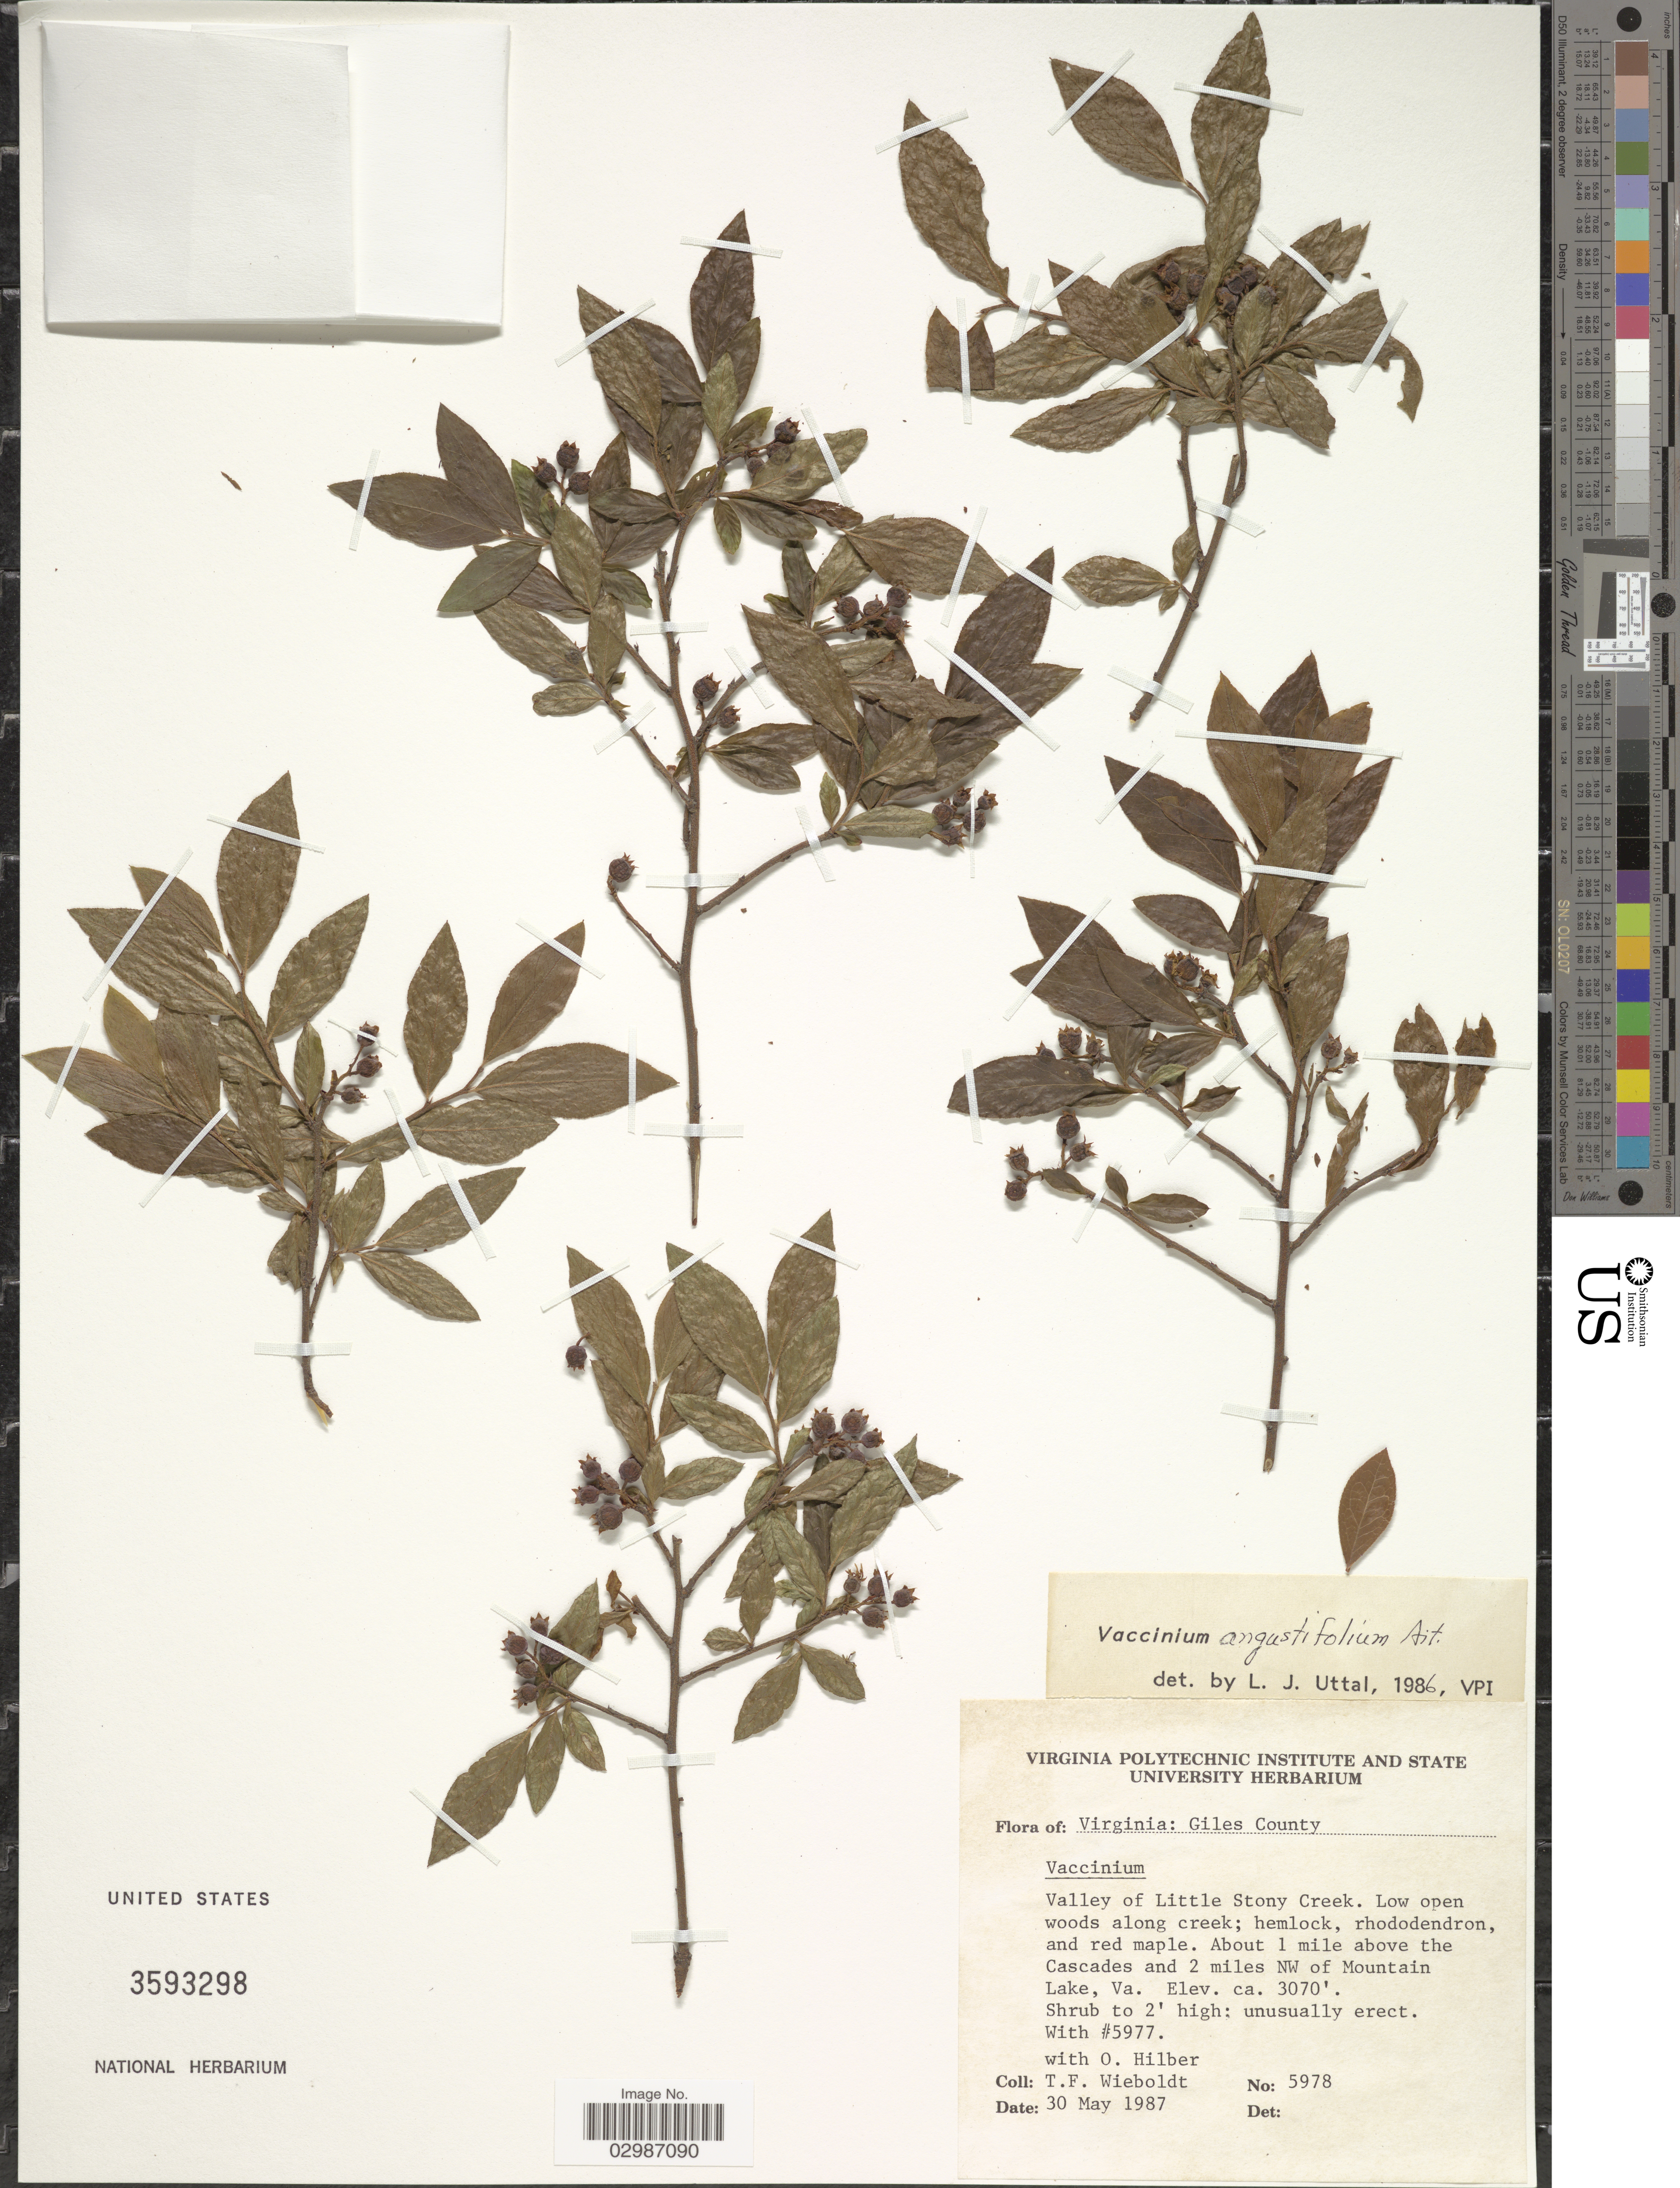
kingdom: Plantae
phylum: Tracheophyta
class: Magnoliopsida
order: Ericales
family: Ericaceae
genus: Vaccinium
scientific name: Vaccinium angustifolium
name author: Aiton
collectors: T. Wieboldt & O. Hilber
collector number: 5978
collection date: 1987-05-30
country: United States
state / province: Virginia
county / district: Giles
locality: Valley of Little Stony Creek. About 1 mile above the Cascades and 2 miles NW of Mountain Lake, Va.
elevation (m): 936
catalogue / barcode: US 3593298